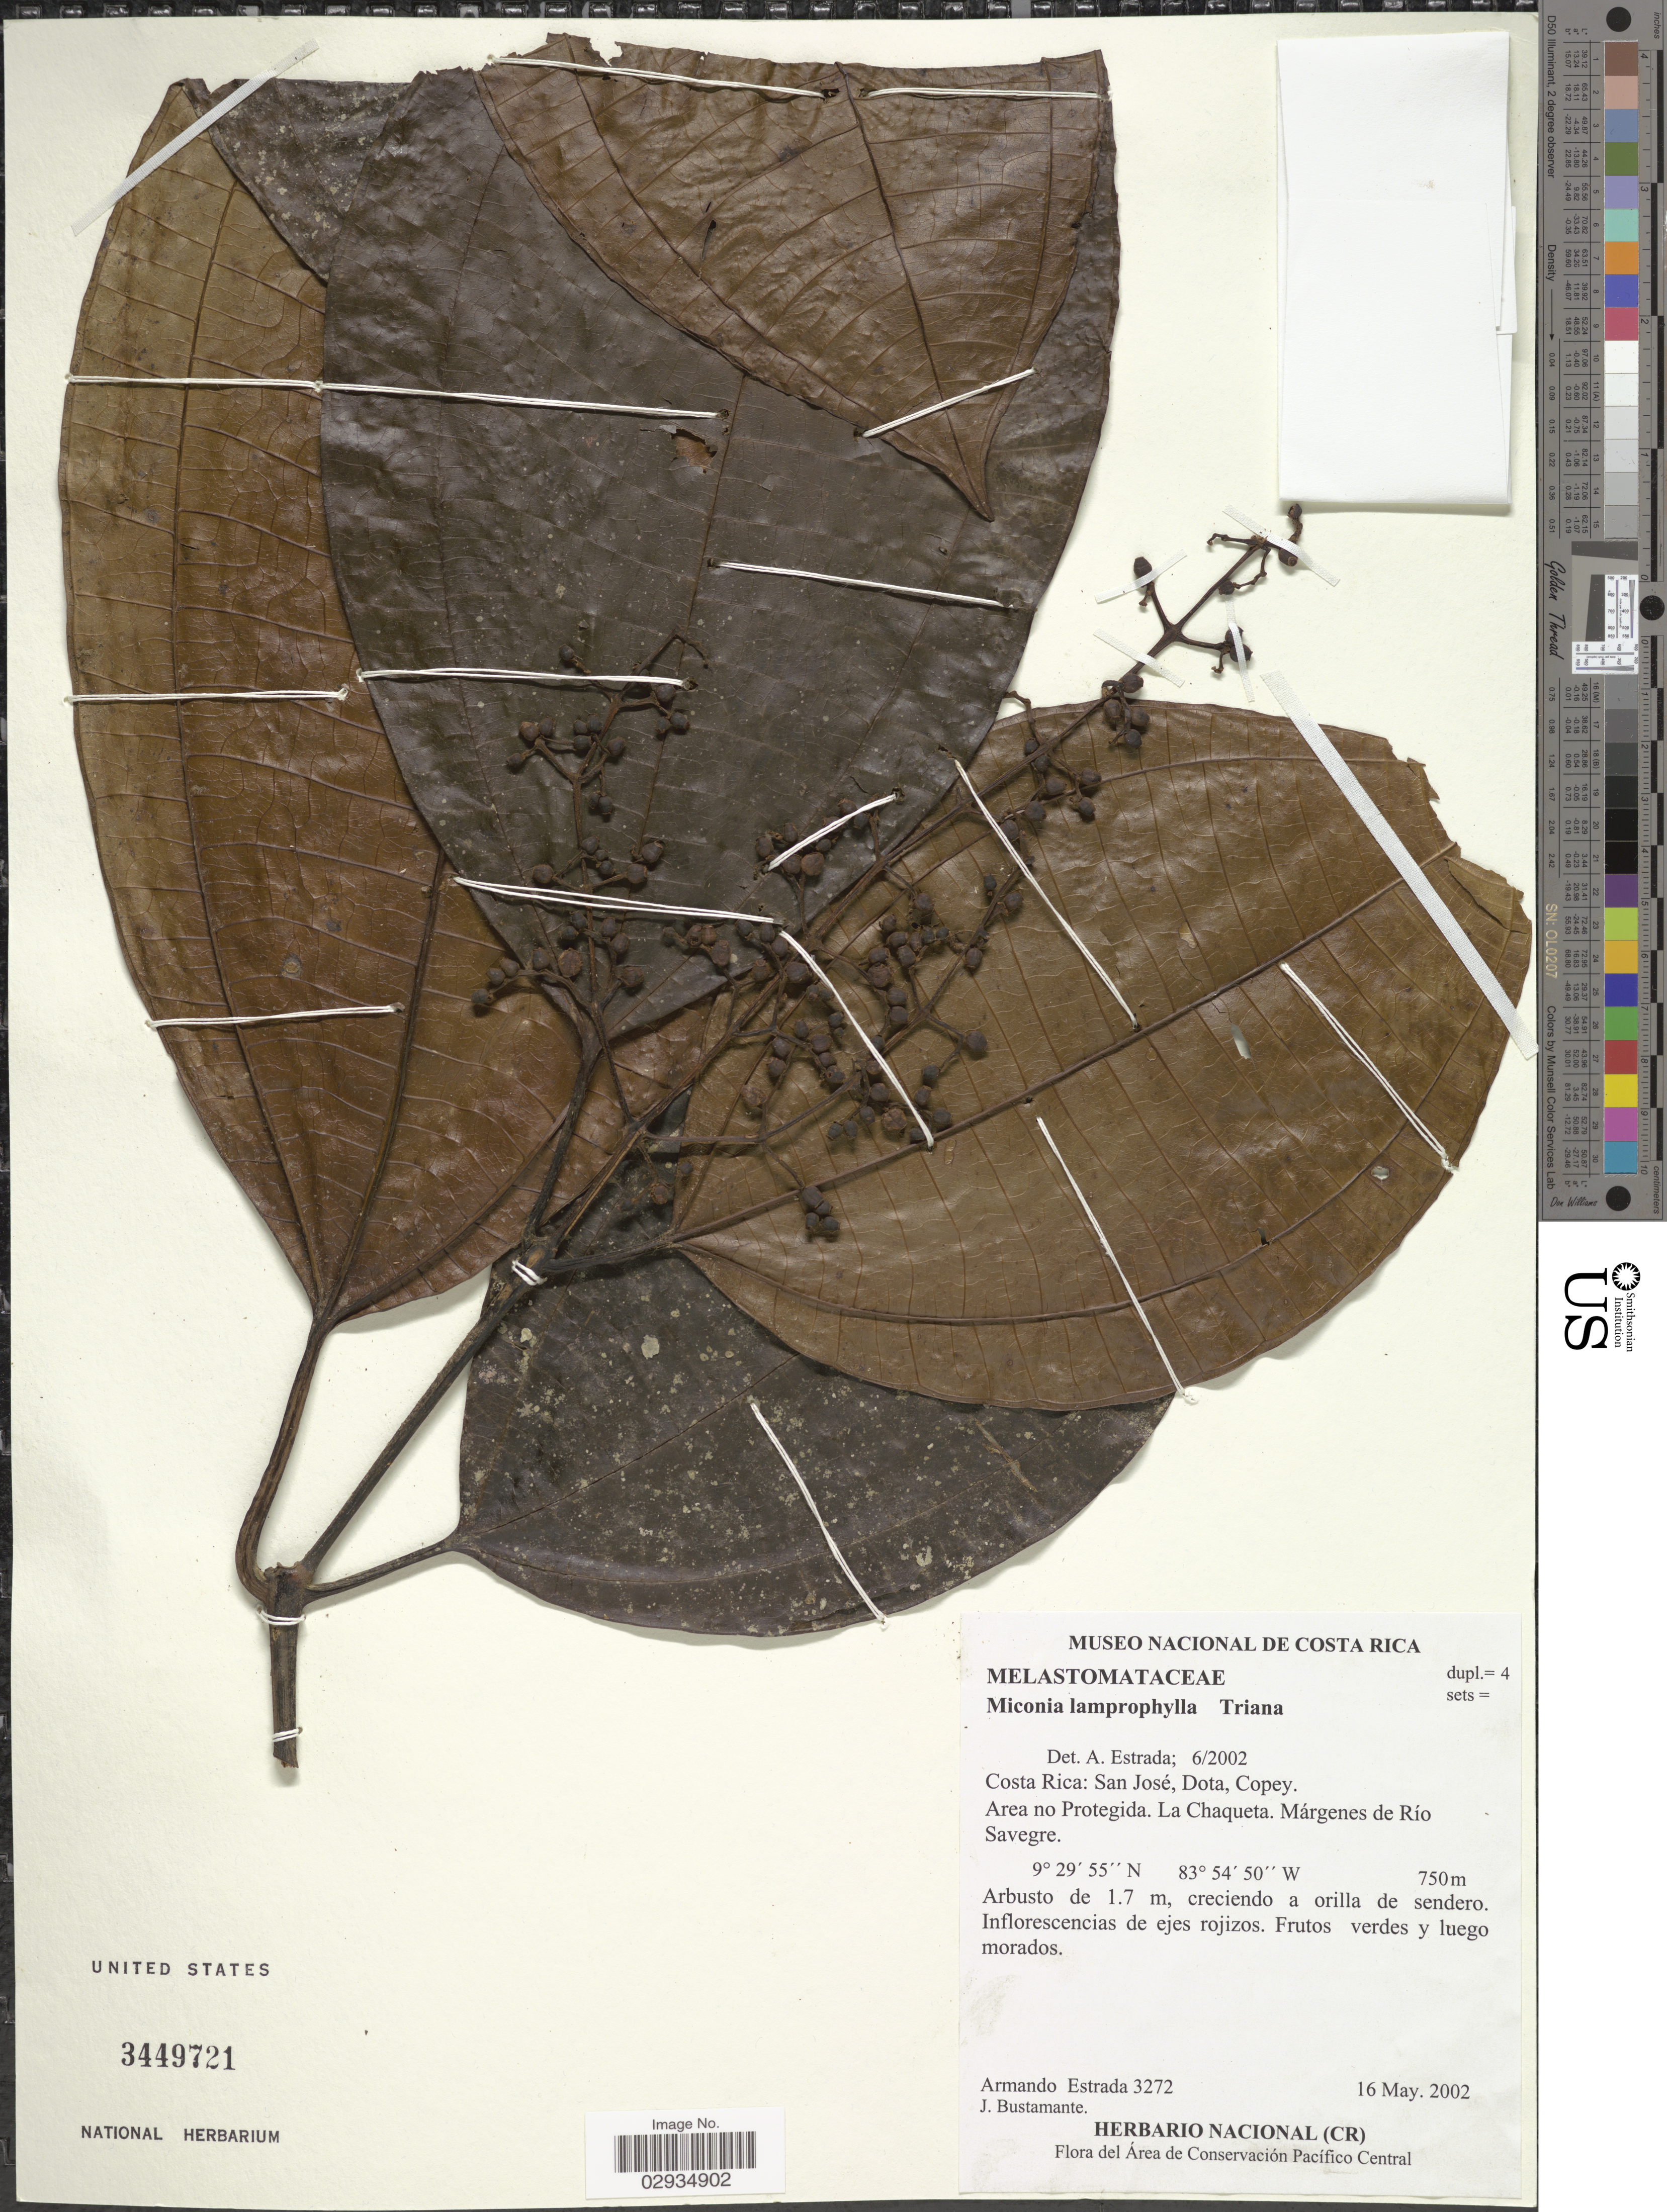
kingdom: Plantae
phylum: Tracheophyta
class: Magnoliopsida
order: Myrtales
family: Melastomataceae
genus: Miconia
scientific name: Miconia lamprophylla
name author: Triana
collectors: A. Estrada & J. Bustamante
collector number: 3272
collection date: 2002-05-16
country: Costa Rica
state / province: San José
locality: Dota, Copey. Area no Pretegida. La Chaqueta. Márgenes de Río Savegre.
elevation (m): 750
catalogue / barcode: US 3449721